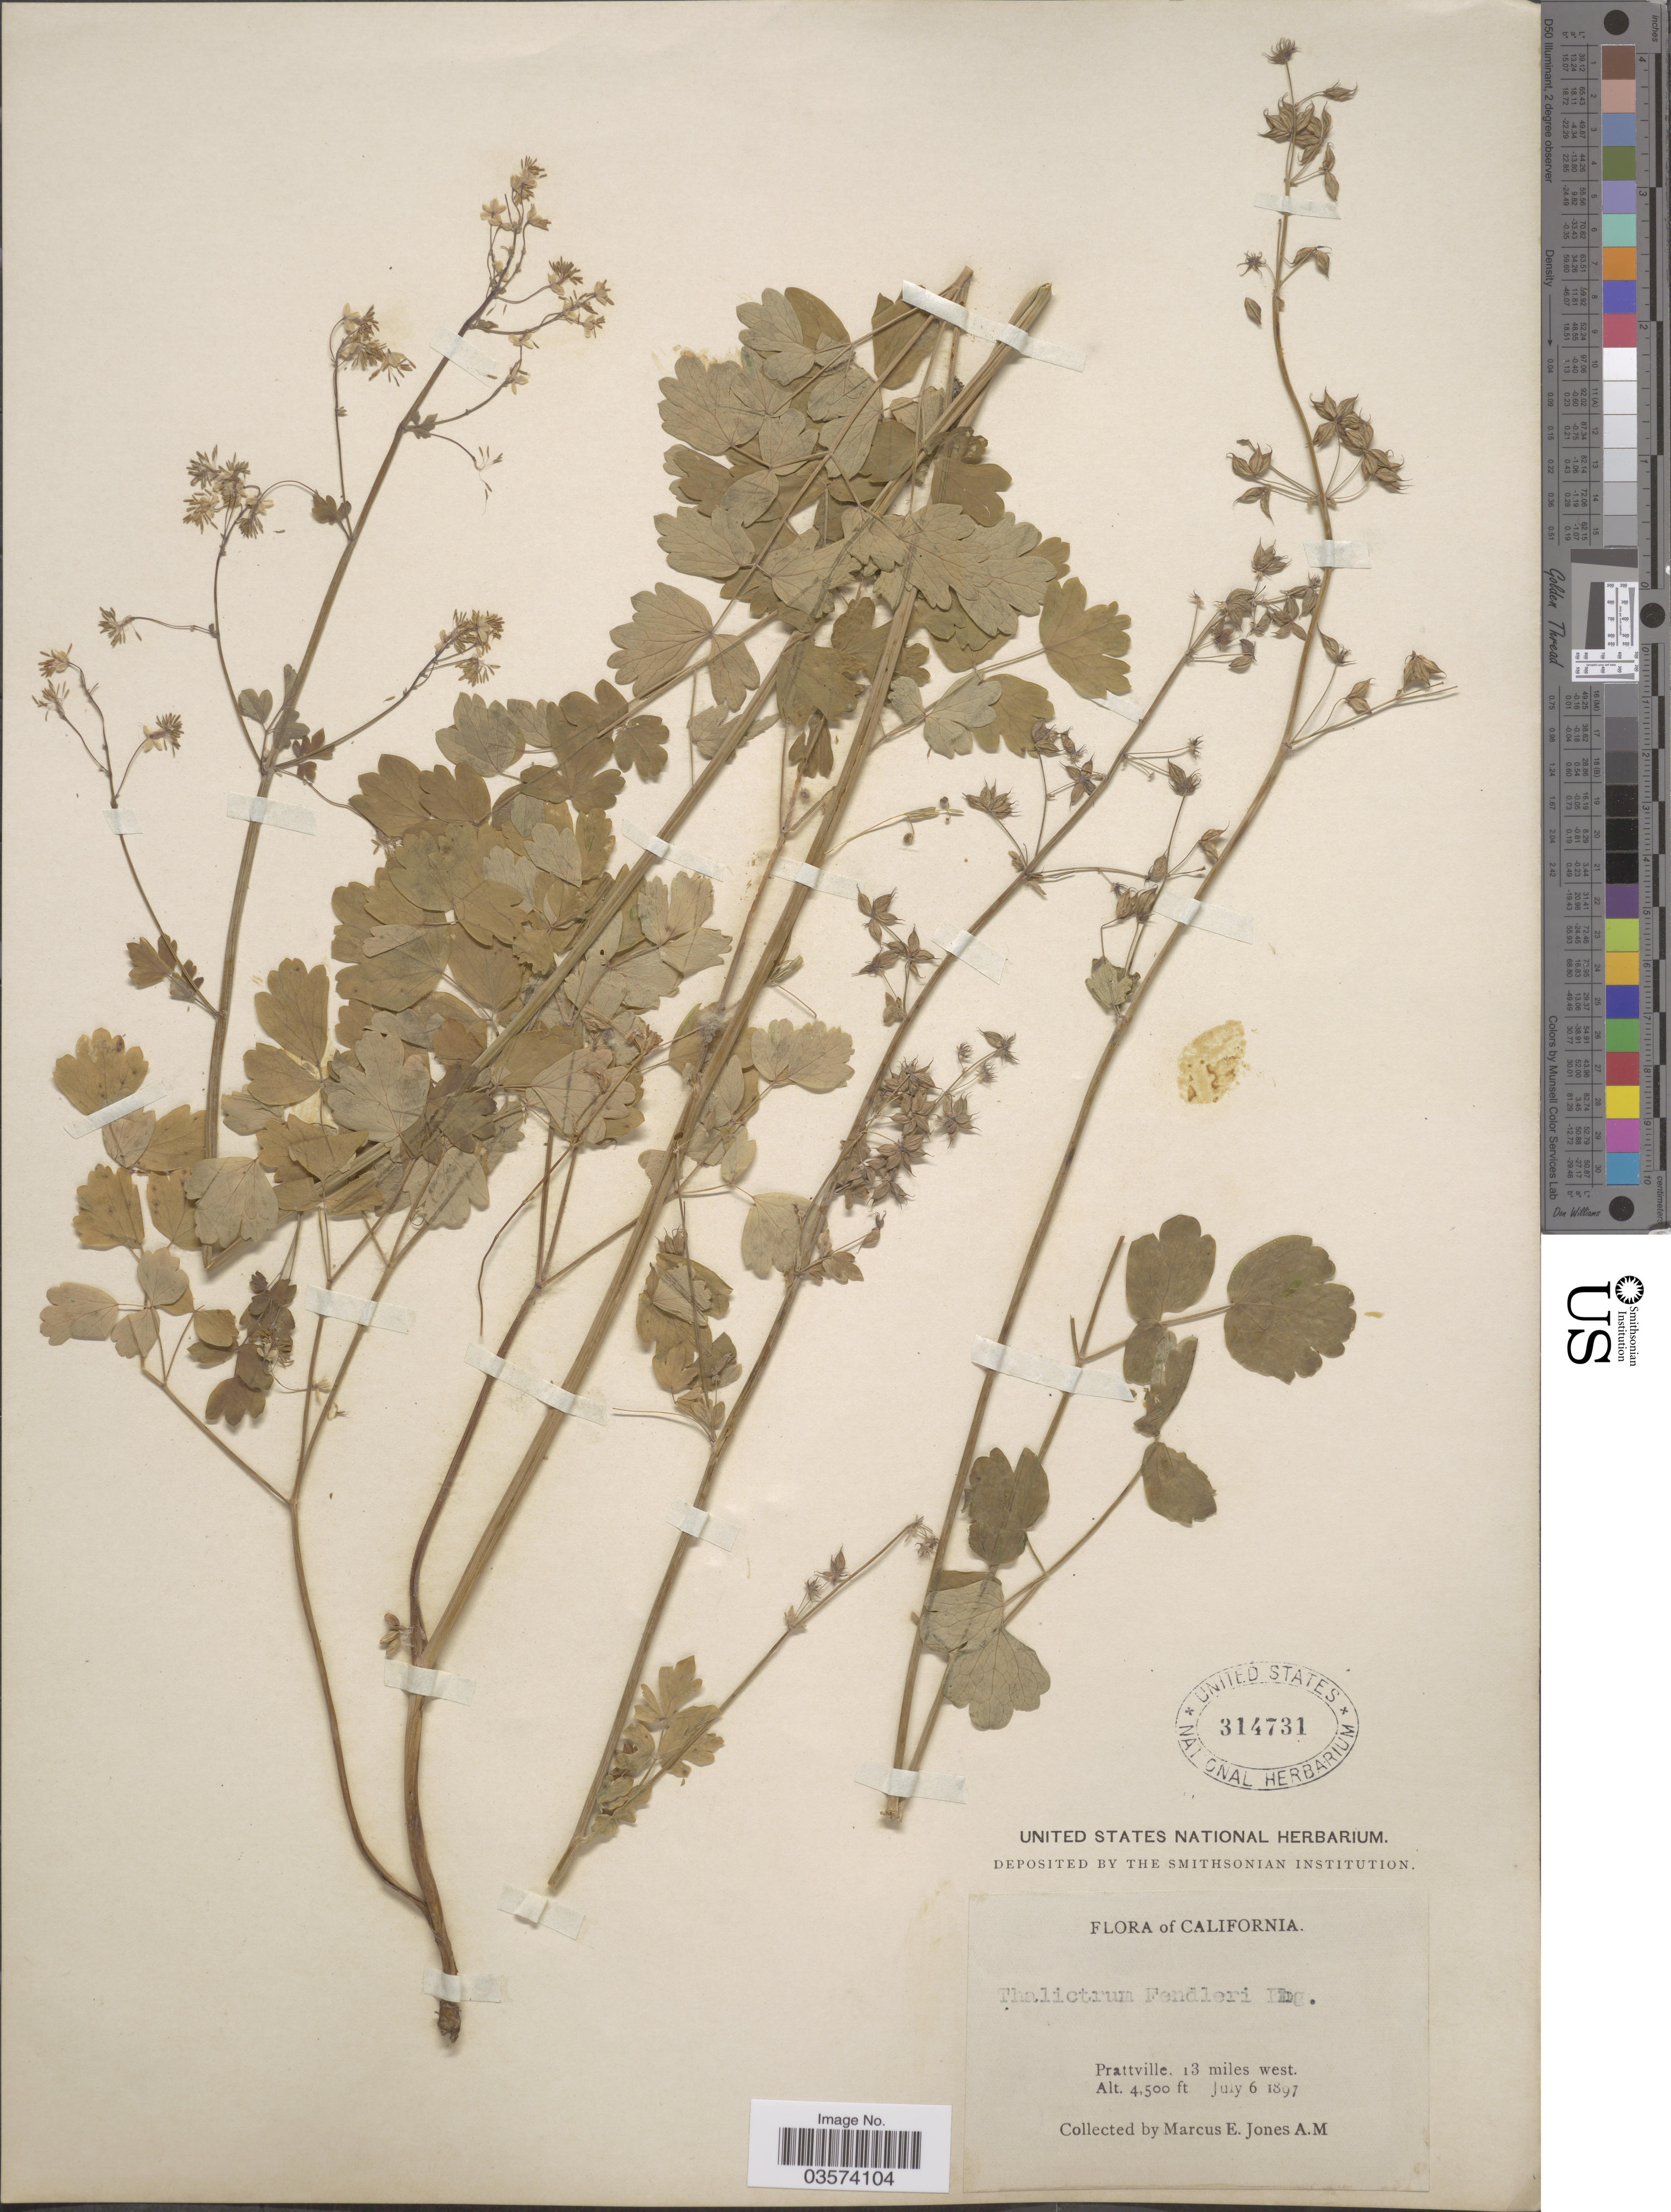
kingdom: Plantae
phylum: Tracheophyta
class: Magnoliopsida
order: Ranunculales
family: Ranunculaceae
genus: Thalictrum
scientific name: Thalictrum fendleri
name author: Engelm. ex A. Gray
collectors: M. E. Jones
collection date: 1897-07-06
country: United States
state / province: California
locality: Prattville, 13 miles west.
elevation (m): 1372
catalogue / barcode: US 314731